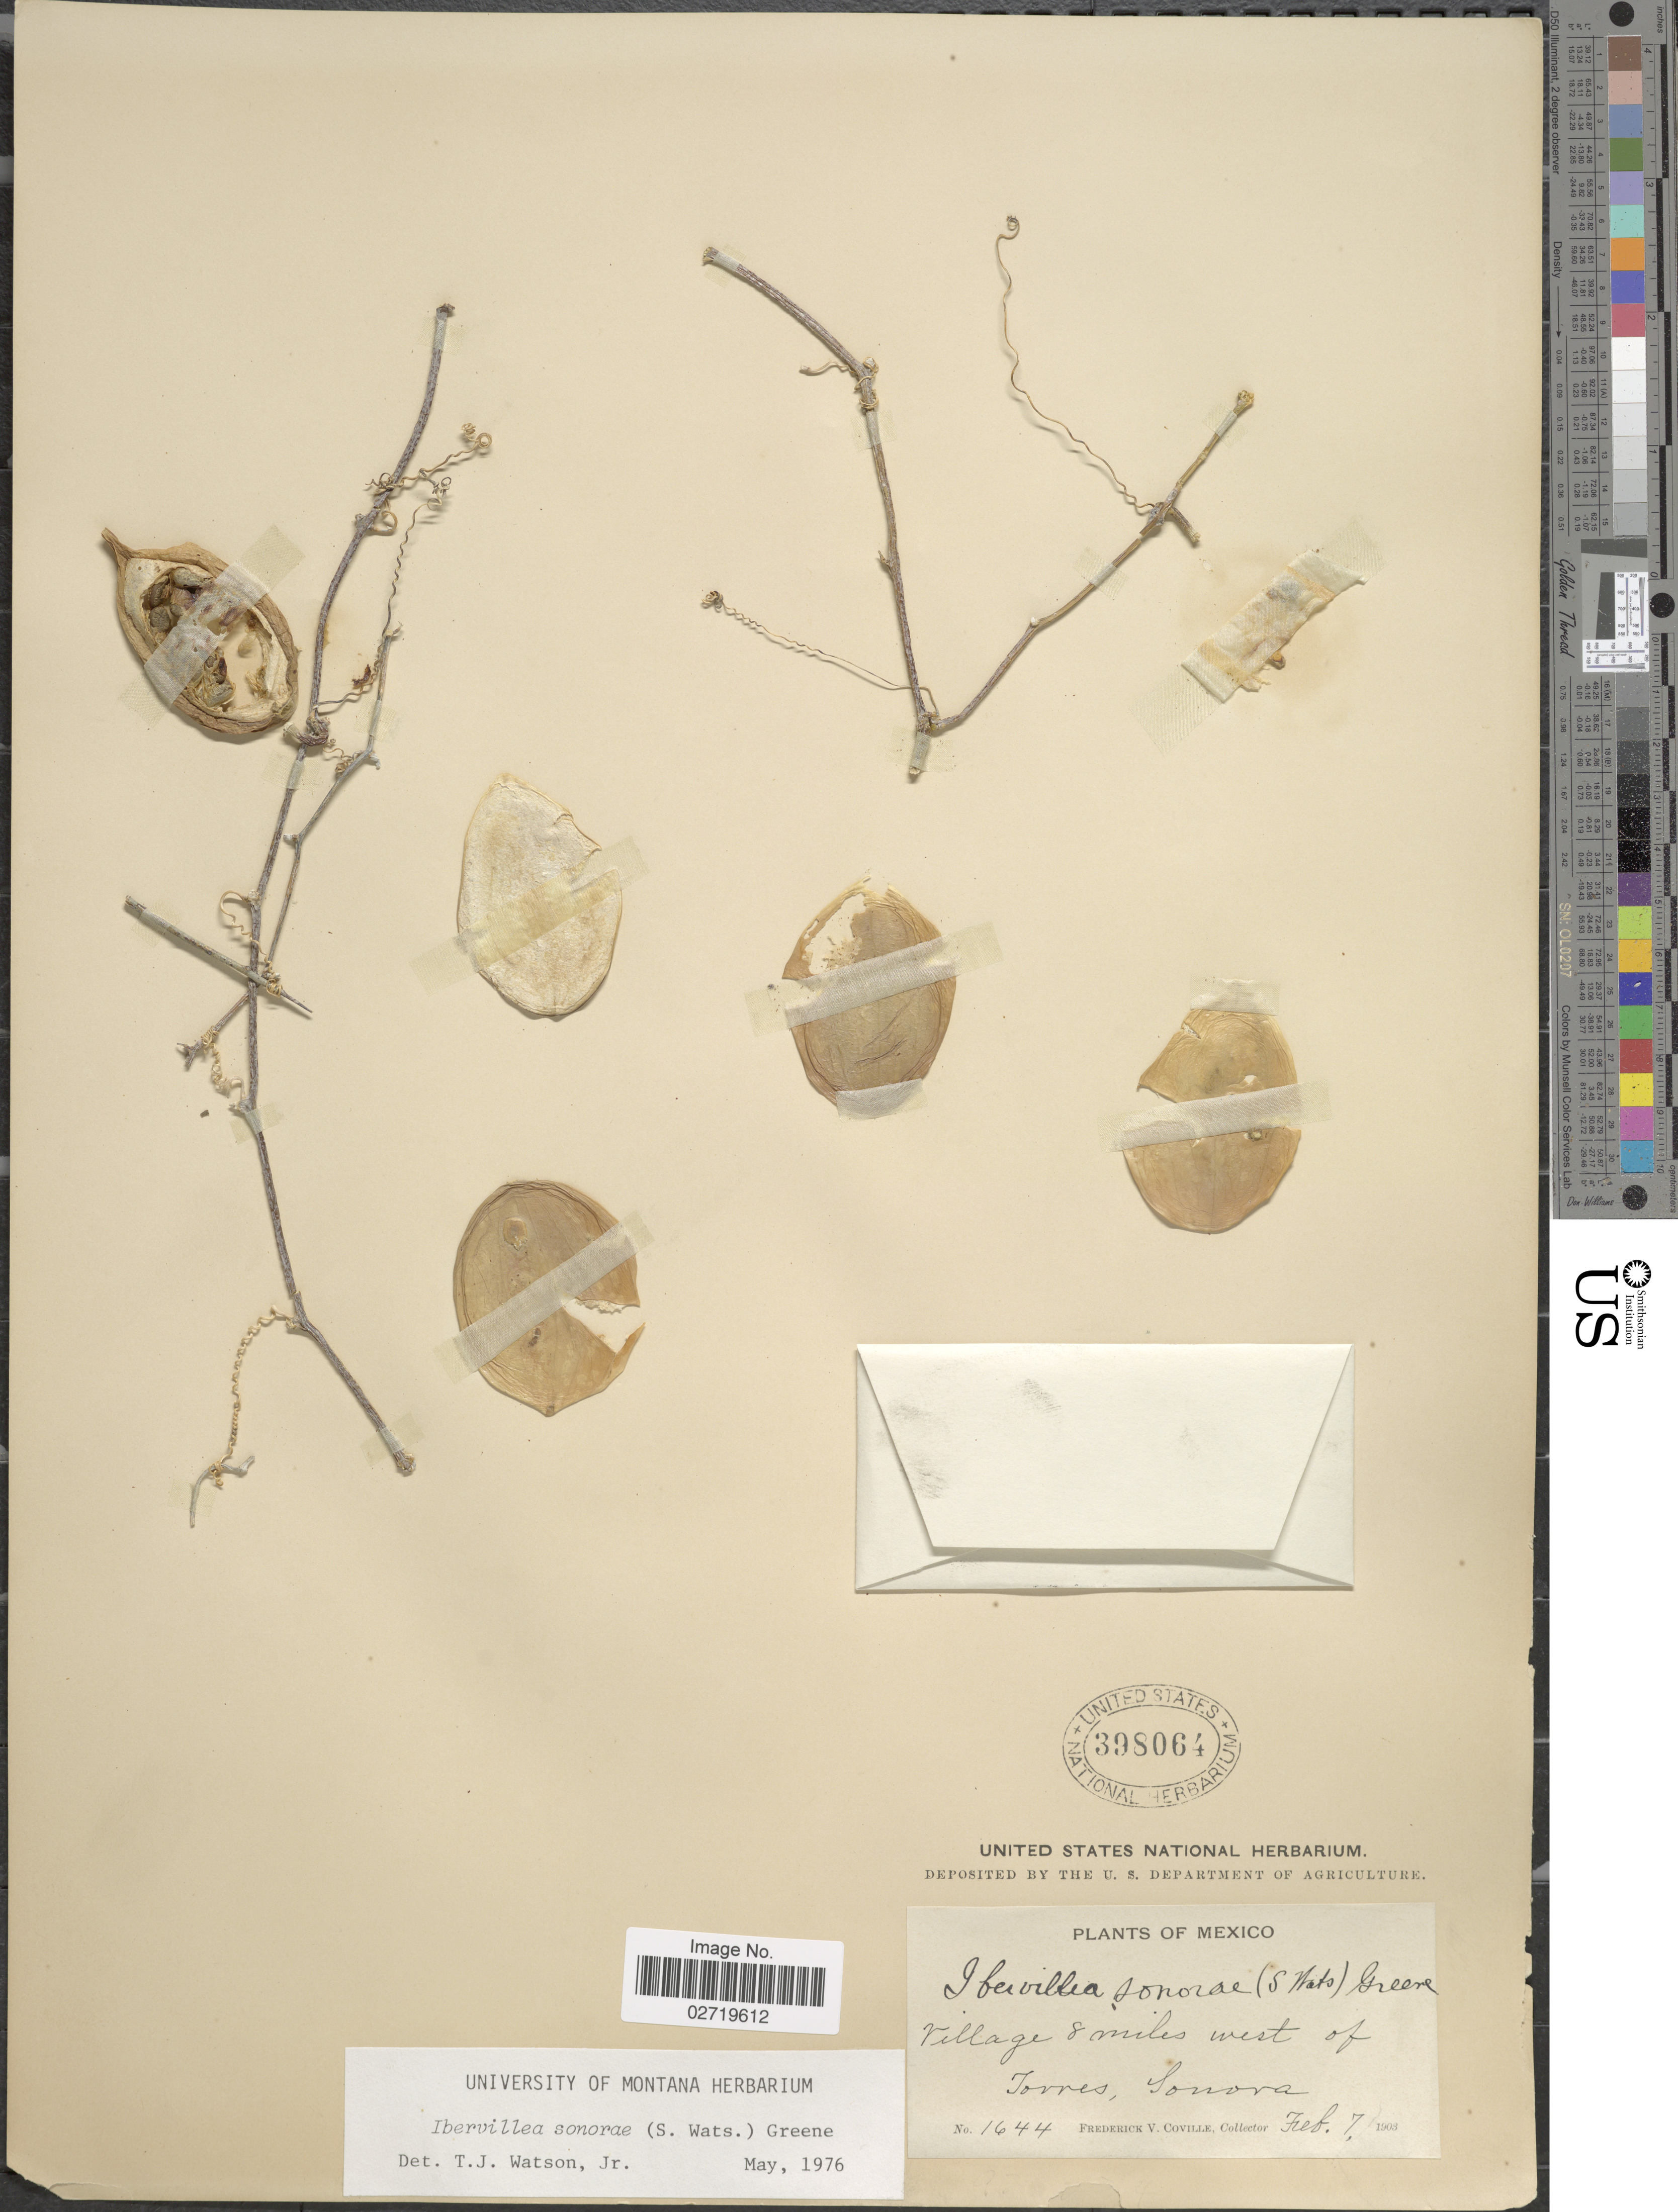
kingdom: Plantae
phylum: Tracheophyta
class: Magnoliopsida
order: Cucurbitales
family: Cucurbitaceae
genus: Ibervillea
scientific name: Ibervillea sonorae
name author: (S. Watson) Greene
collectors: F. V. Coville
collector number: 1644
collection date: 1903-02-07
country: Mexico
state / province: Sonora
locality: Village 8 miles west of Torres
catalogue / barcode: US 398064